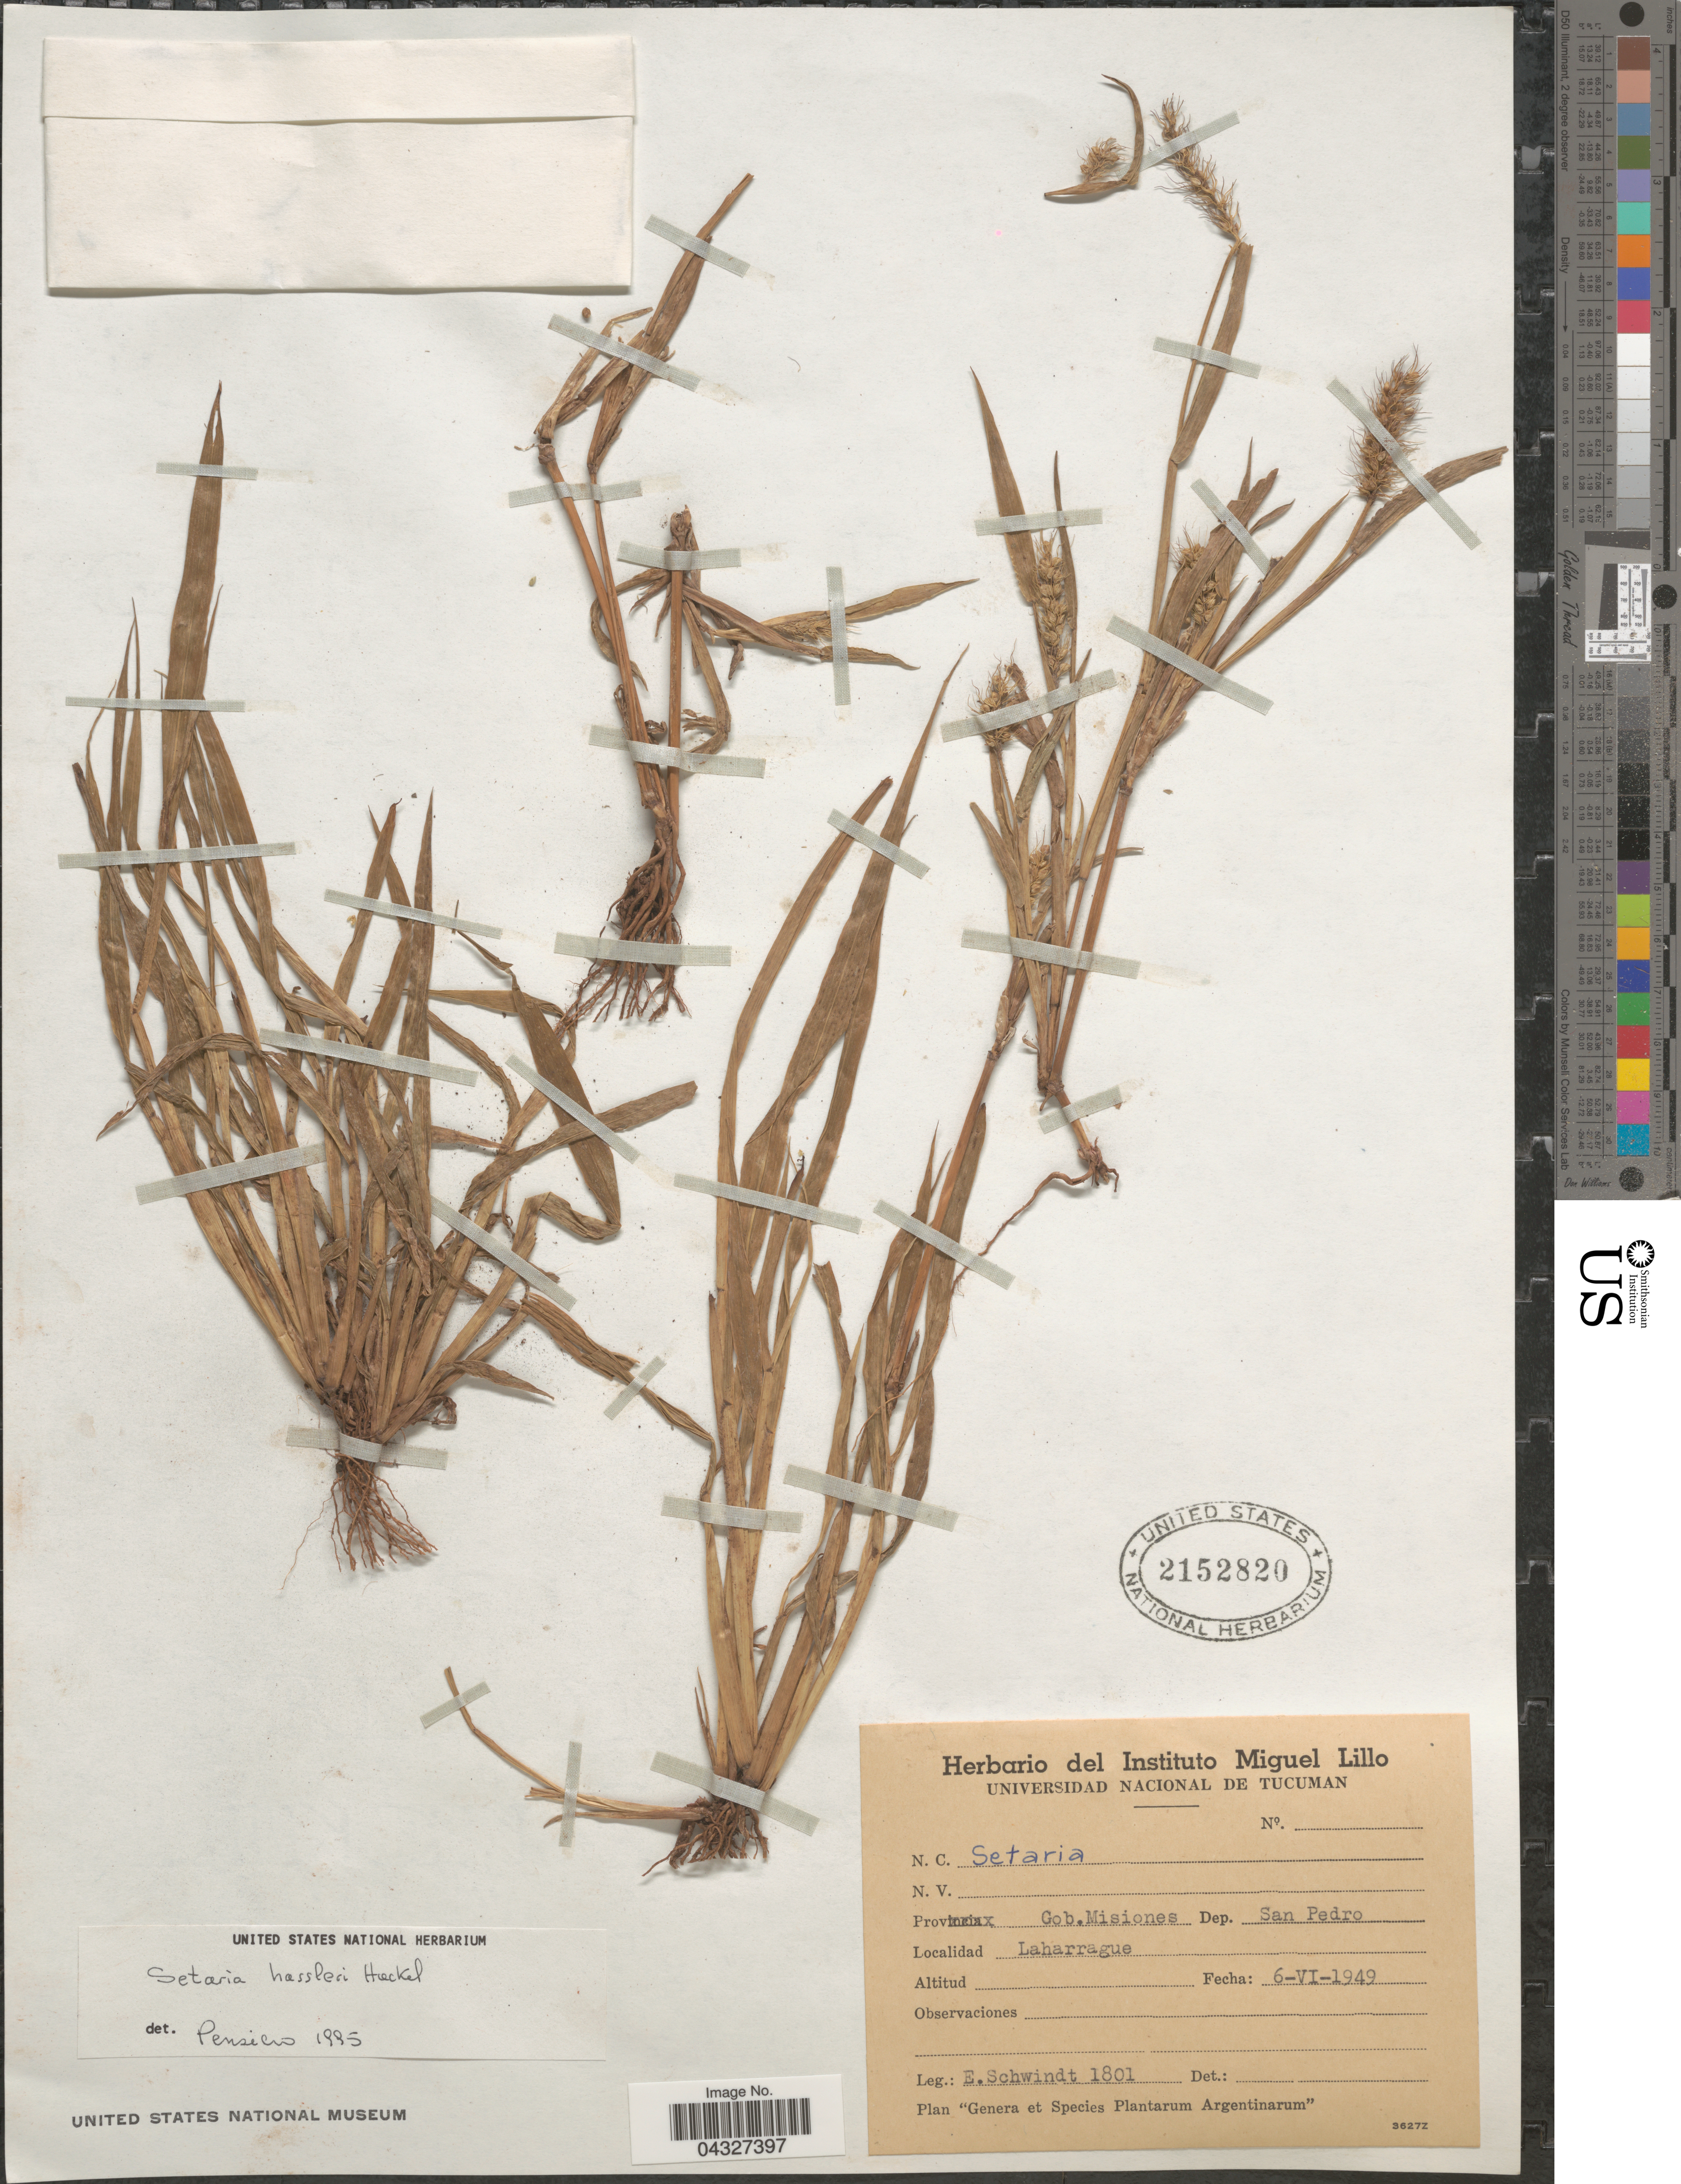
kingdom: Plantae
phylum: Tracheophyta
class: Liliopsida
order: Poales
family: Poaceae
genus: Setaria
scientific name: Setaria hassleri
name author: Hack. in Chodat & Hassl.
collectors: E. Schwindt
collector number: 1801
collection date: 1949-06-06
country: Argentina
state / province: Misiones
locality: Gob. Misiones. Dep. San Pedro. Laharrague.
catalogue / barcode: US 2152820